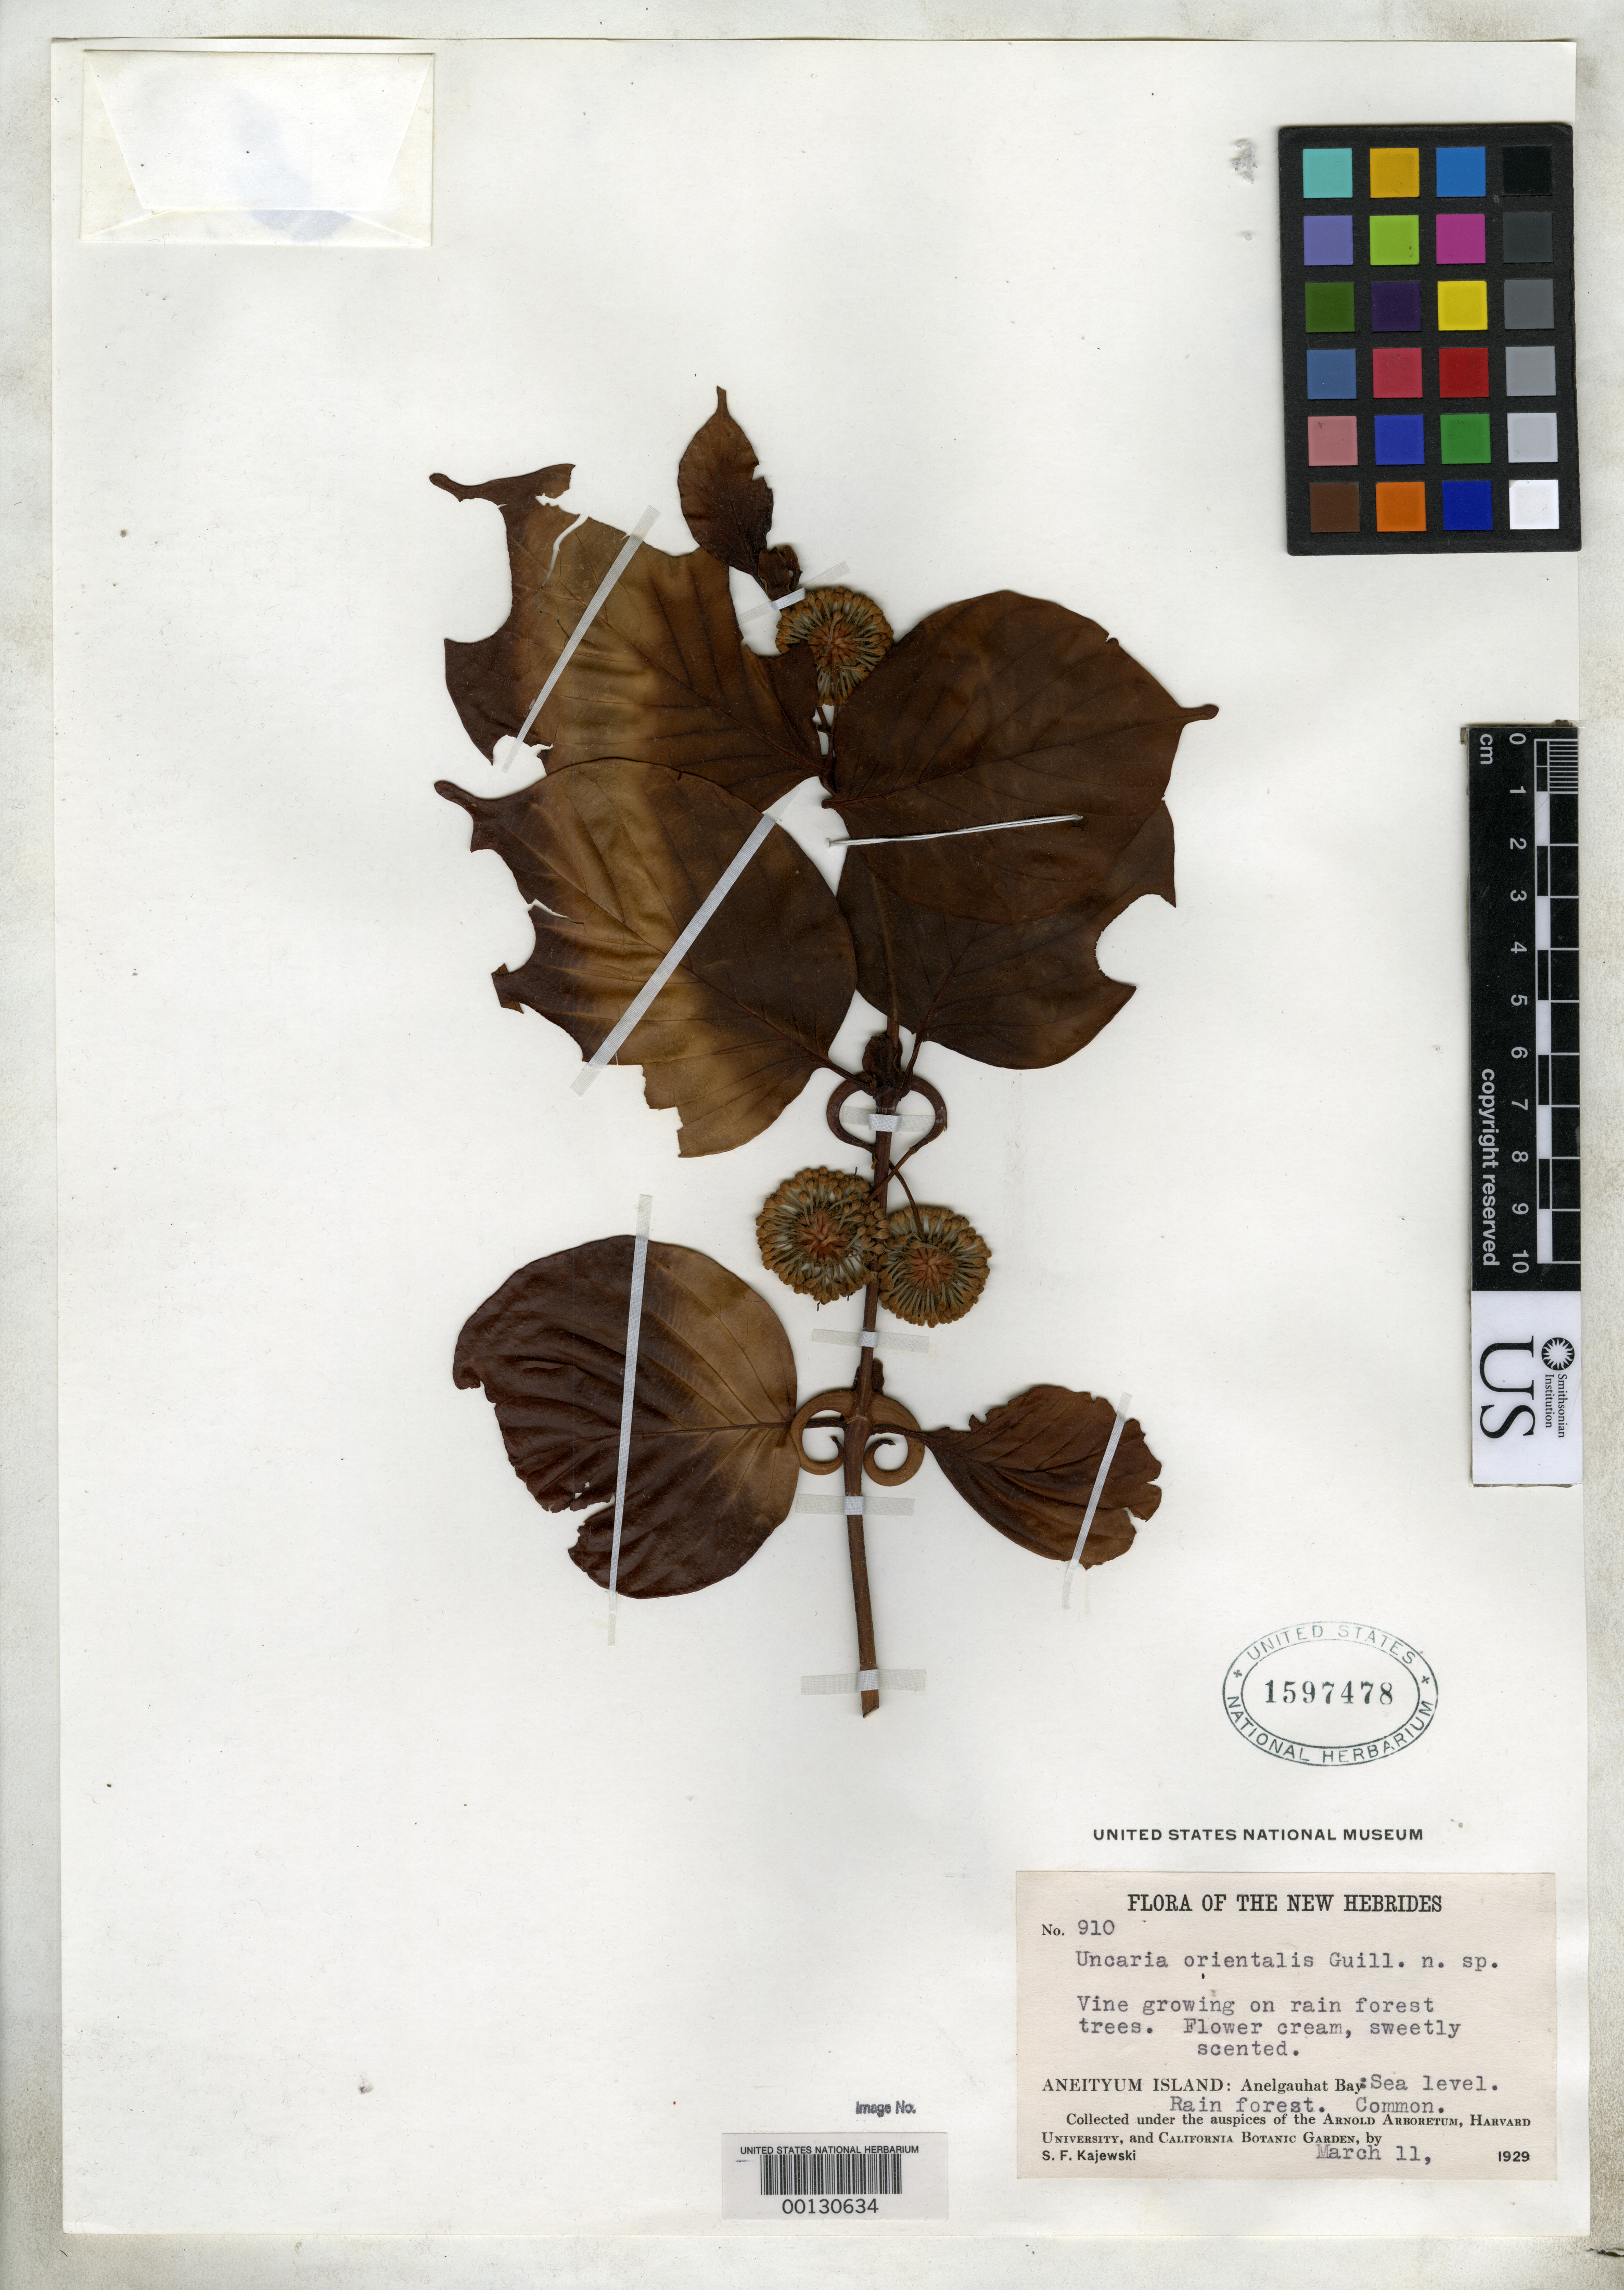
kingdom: Plantae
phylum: Tracheophyta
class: Magnoliopsida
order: Gentianales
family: Rubiaceae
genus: Uncaria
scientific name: Uncaria orientalis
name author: Guillaumin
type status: Isosyntype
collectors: S. Kajewski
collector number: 910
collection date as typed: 11 Mar 1929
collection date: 1929-03-11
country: Vanuatu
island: Anatom [Aneityum]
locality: Anelgauhat Bay.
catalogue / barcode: US 1597478